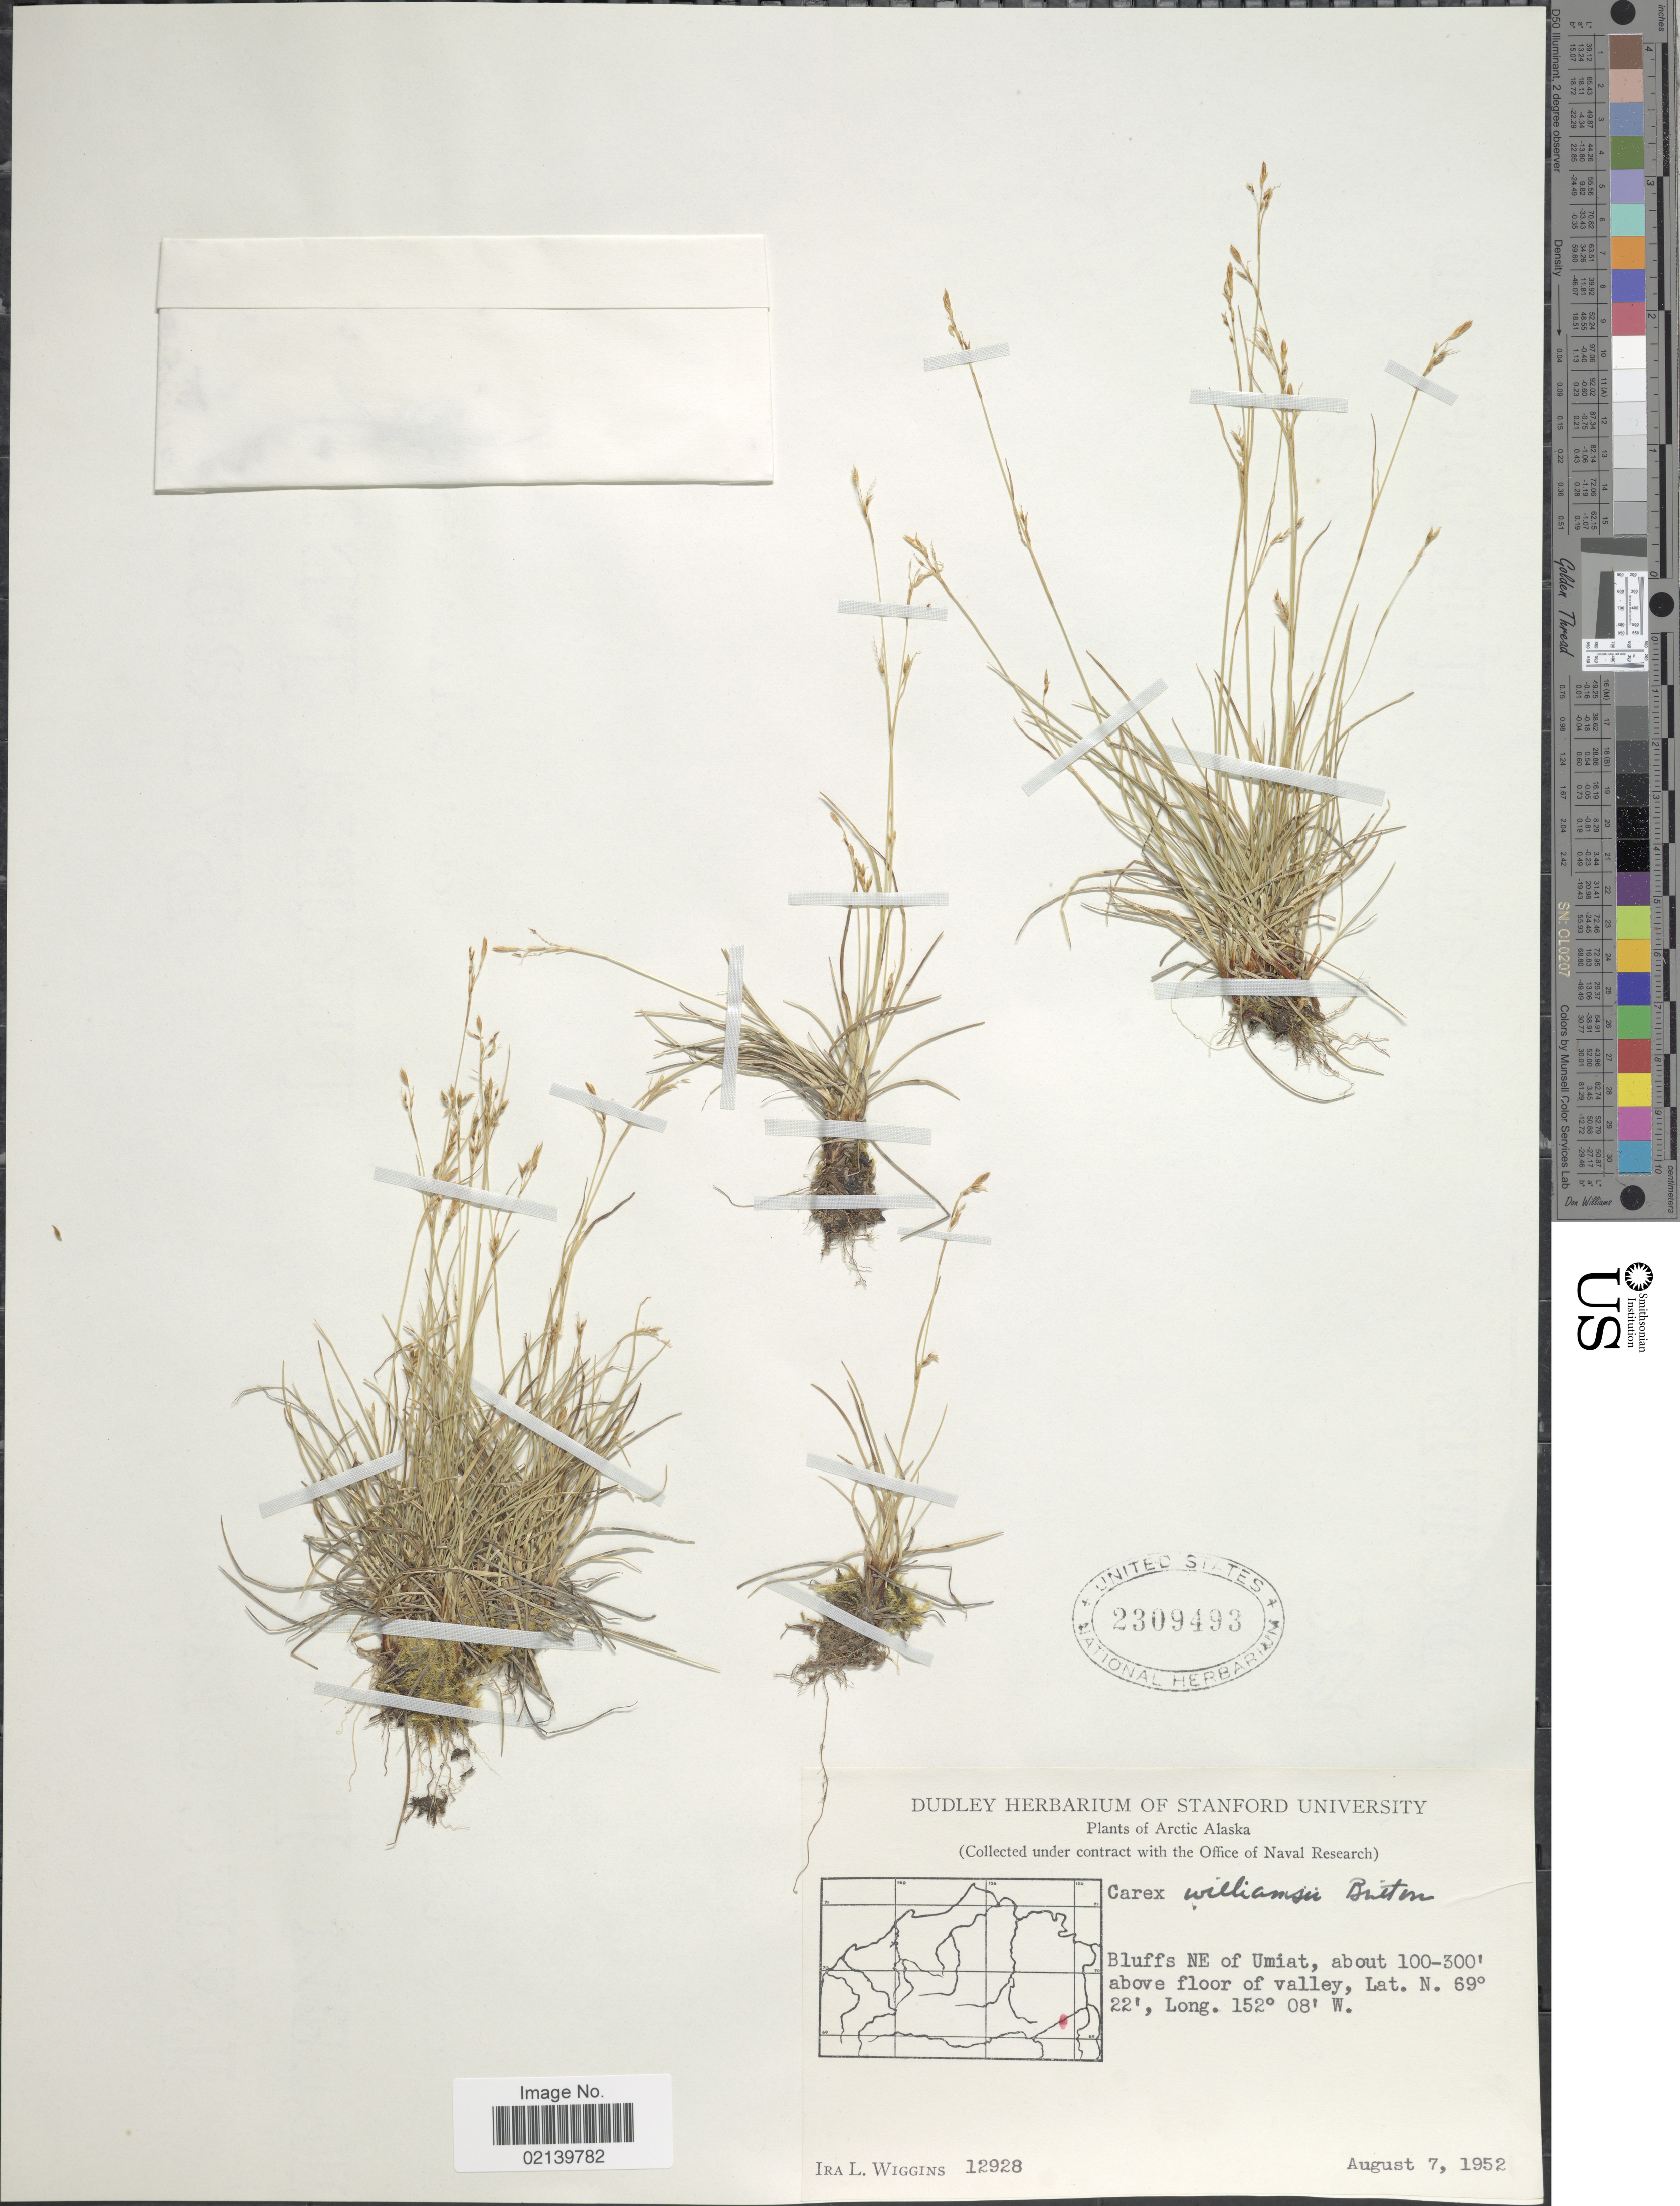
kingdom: Plantae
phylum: Tracheophyta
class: Liliopsida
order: Poales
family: Cyperaceae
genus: Carex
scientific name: Carex williamsii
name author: Britton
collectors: I. L. Wiggins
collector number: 12928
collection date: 1952-08-07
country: United States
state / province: Alaska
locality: Arctic Alaska, Bluffs NE of Umiat, above floor of valley.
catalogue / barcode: US 2309493